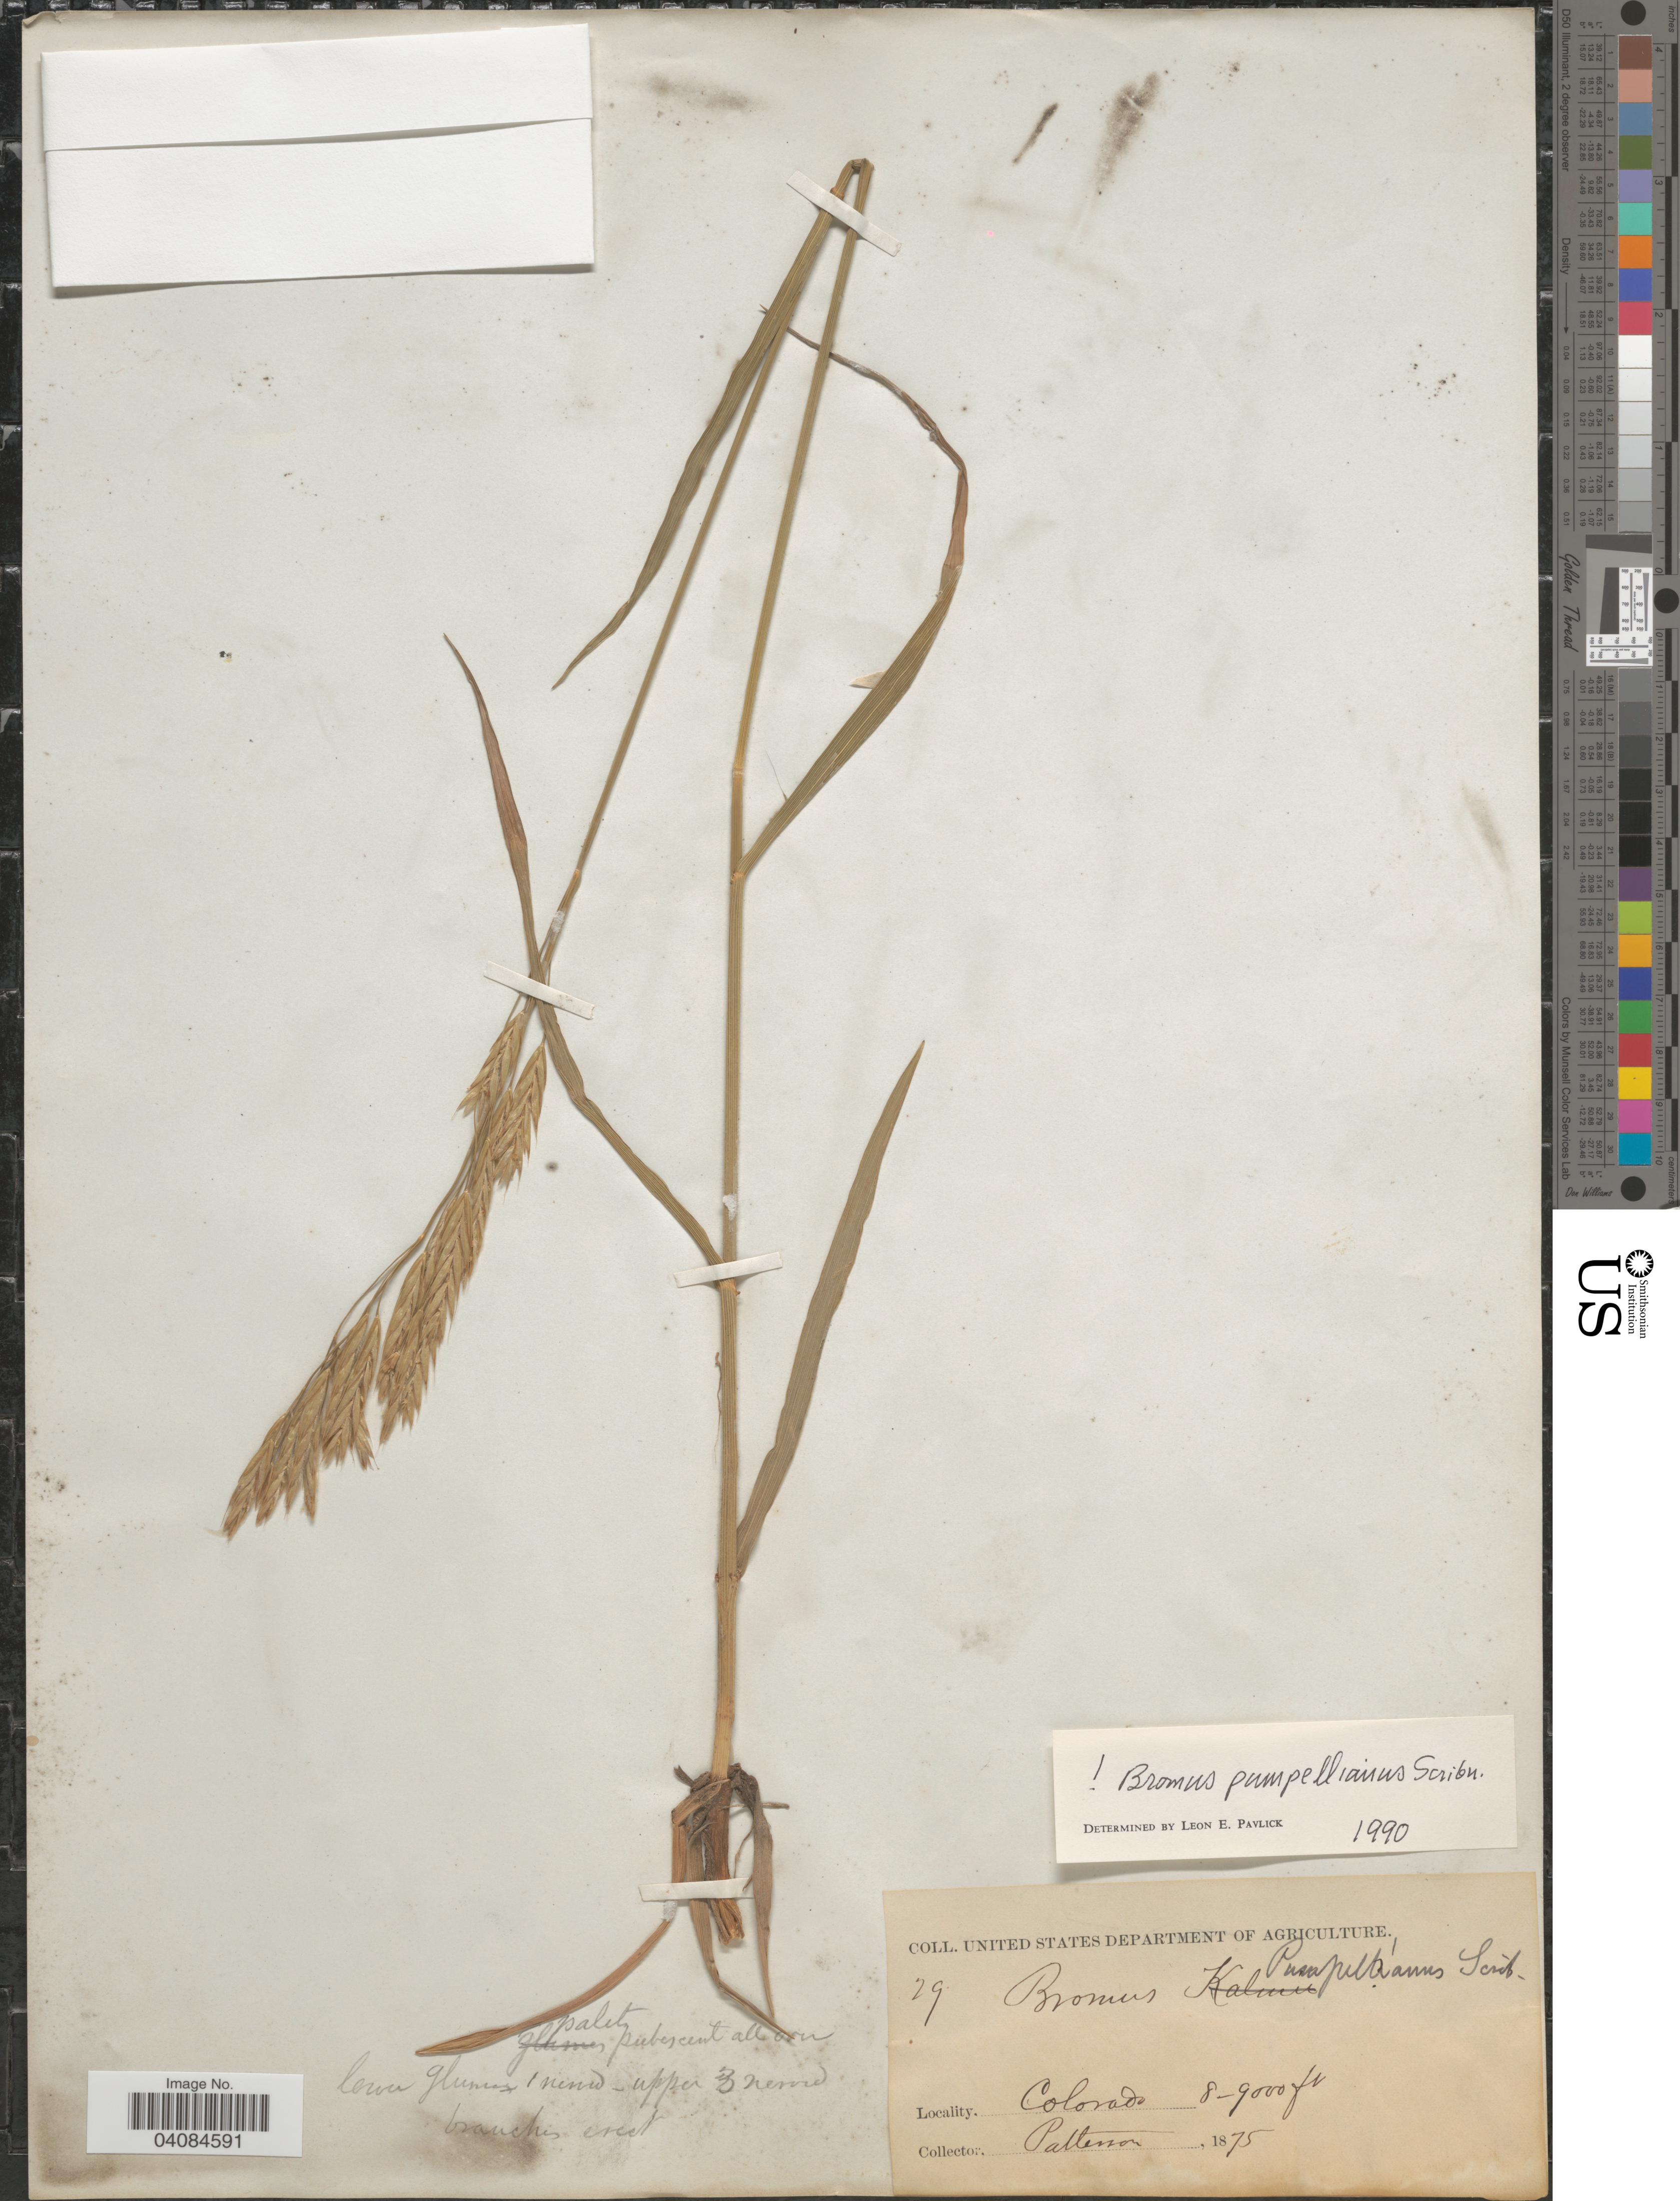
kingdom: Plantae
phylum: Tracheophyta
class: Liliopsida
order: Poales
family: Poaceae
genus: Bromus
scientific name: Bromus pumpellianus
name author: Scribn.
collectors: -. Patterson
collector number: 29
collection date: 1875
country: United States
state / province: Colorado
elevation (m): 2438